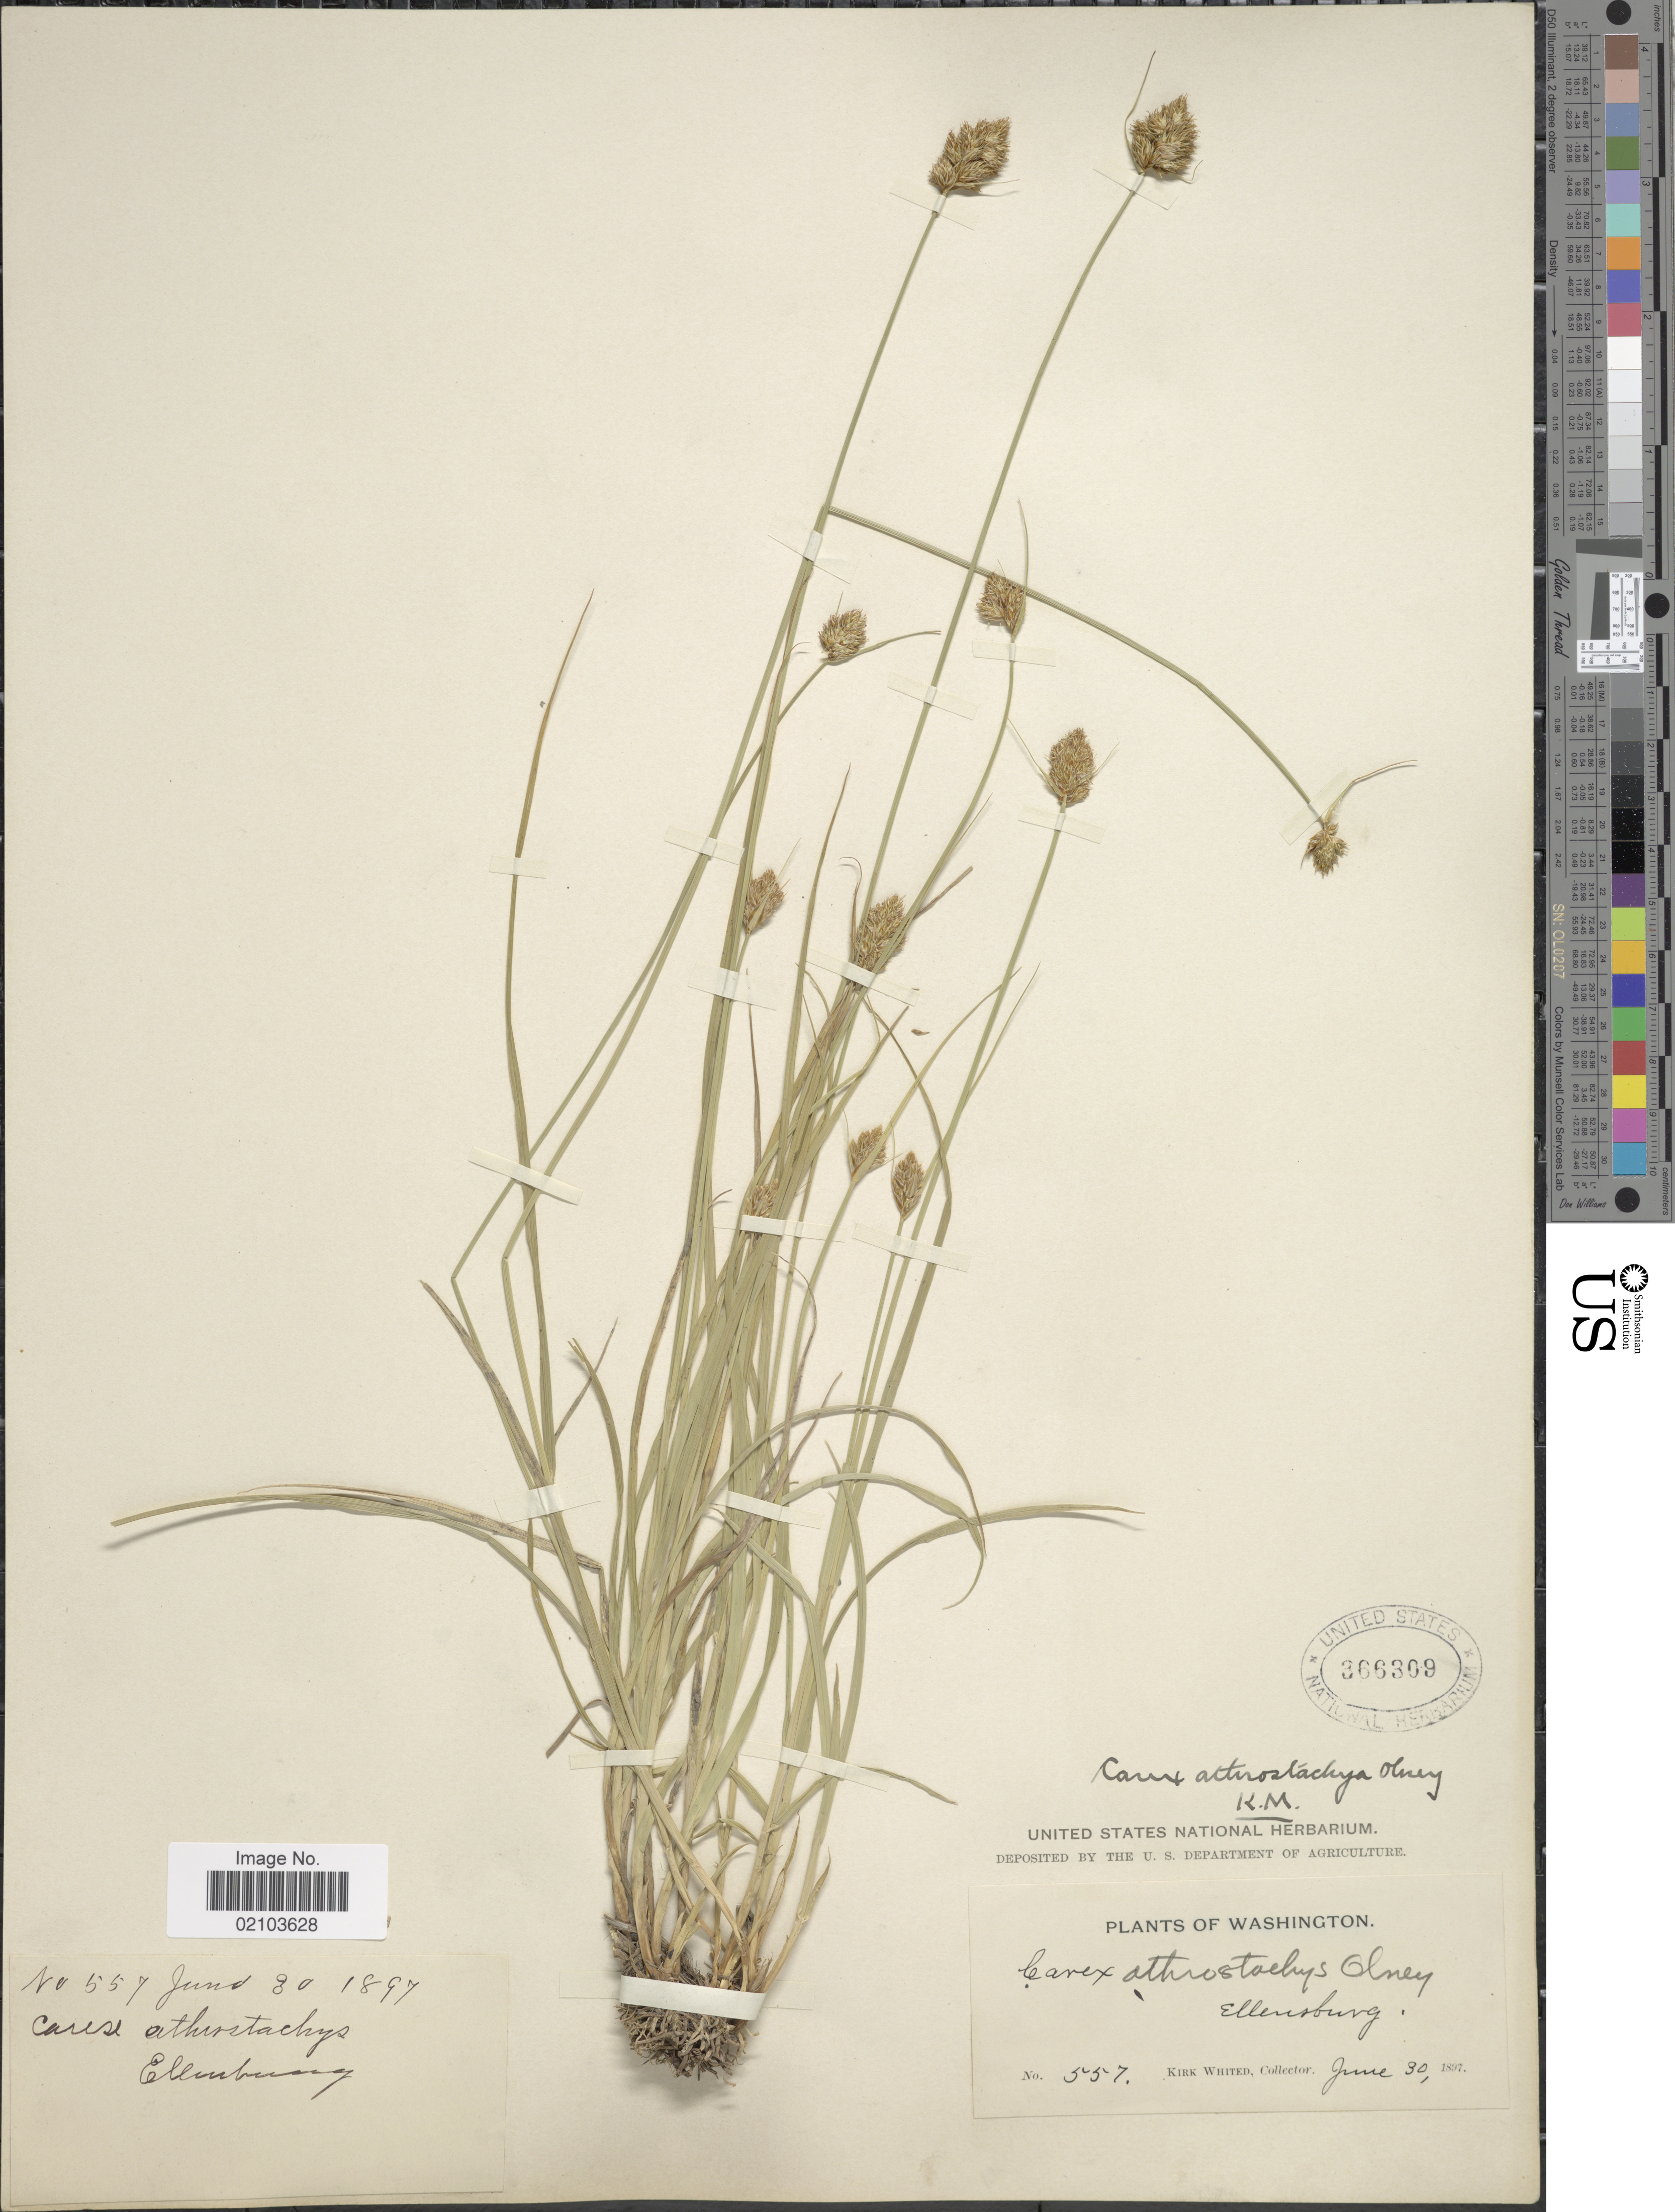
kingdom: Plantae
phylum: Tracheophyta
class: Liliopsida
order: Poales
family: Cyperaceae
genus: Carex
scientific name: Carex athrostachya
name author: Olney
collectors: K. Whited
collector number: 557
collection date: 1897-06-30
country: United States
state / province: Washington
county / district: Kittitas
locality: Ellensburg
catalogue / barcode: US 366309